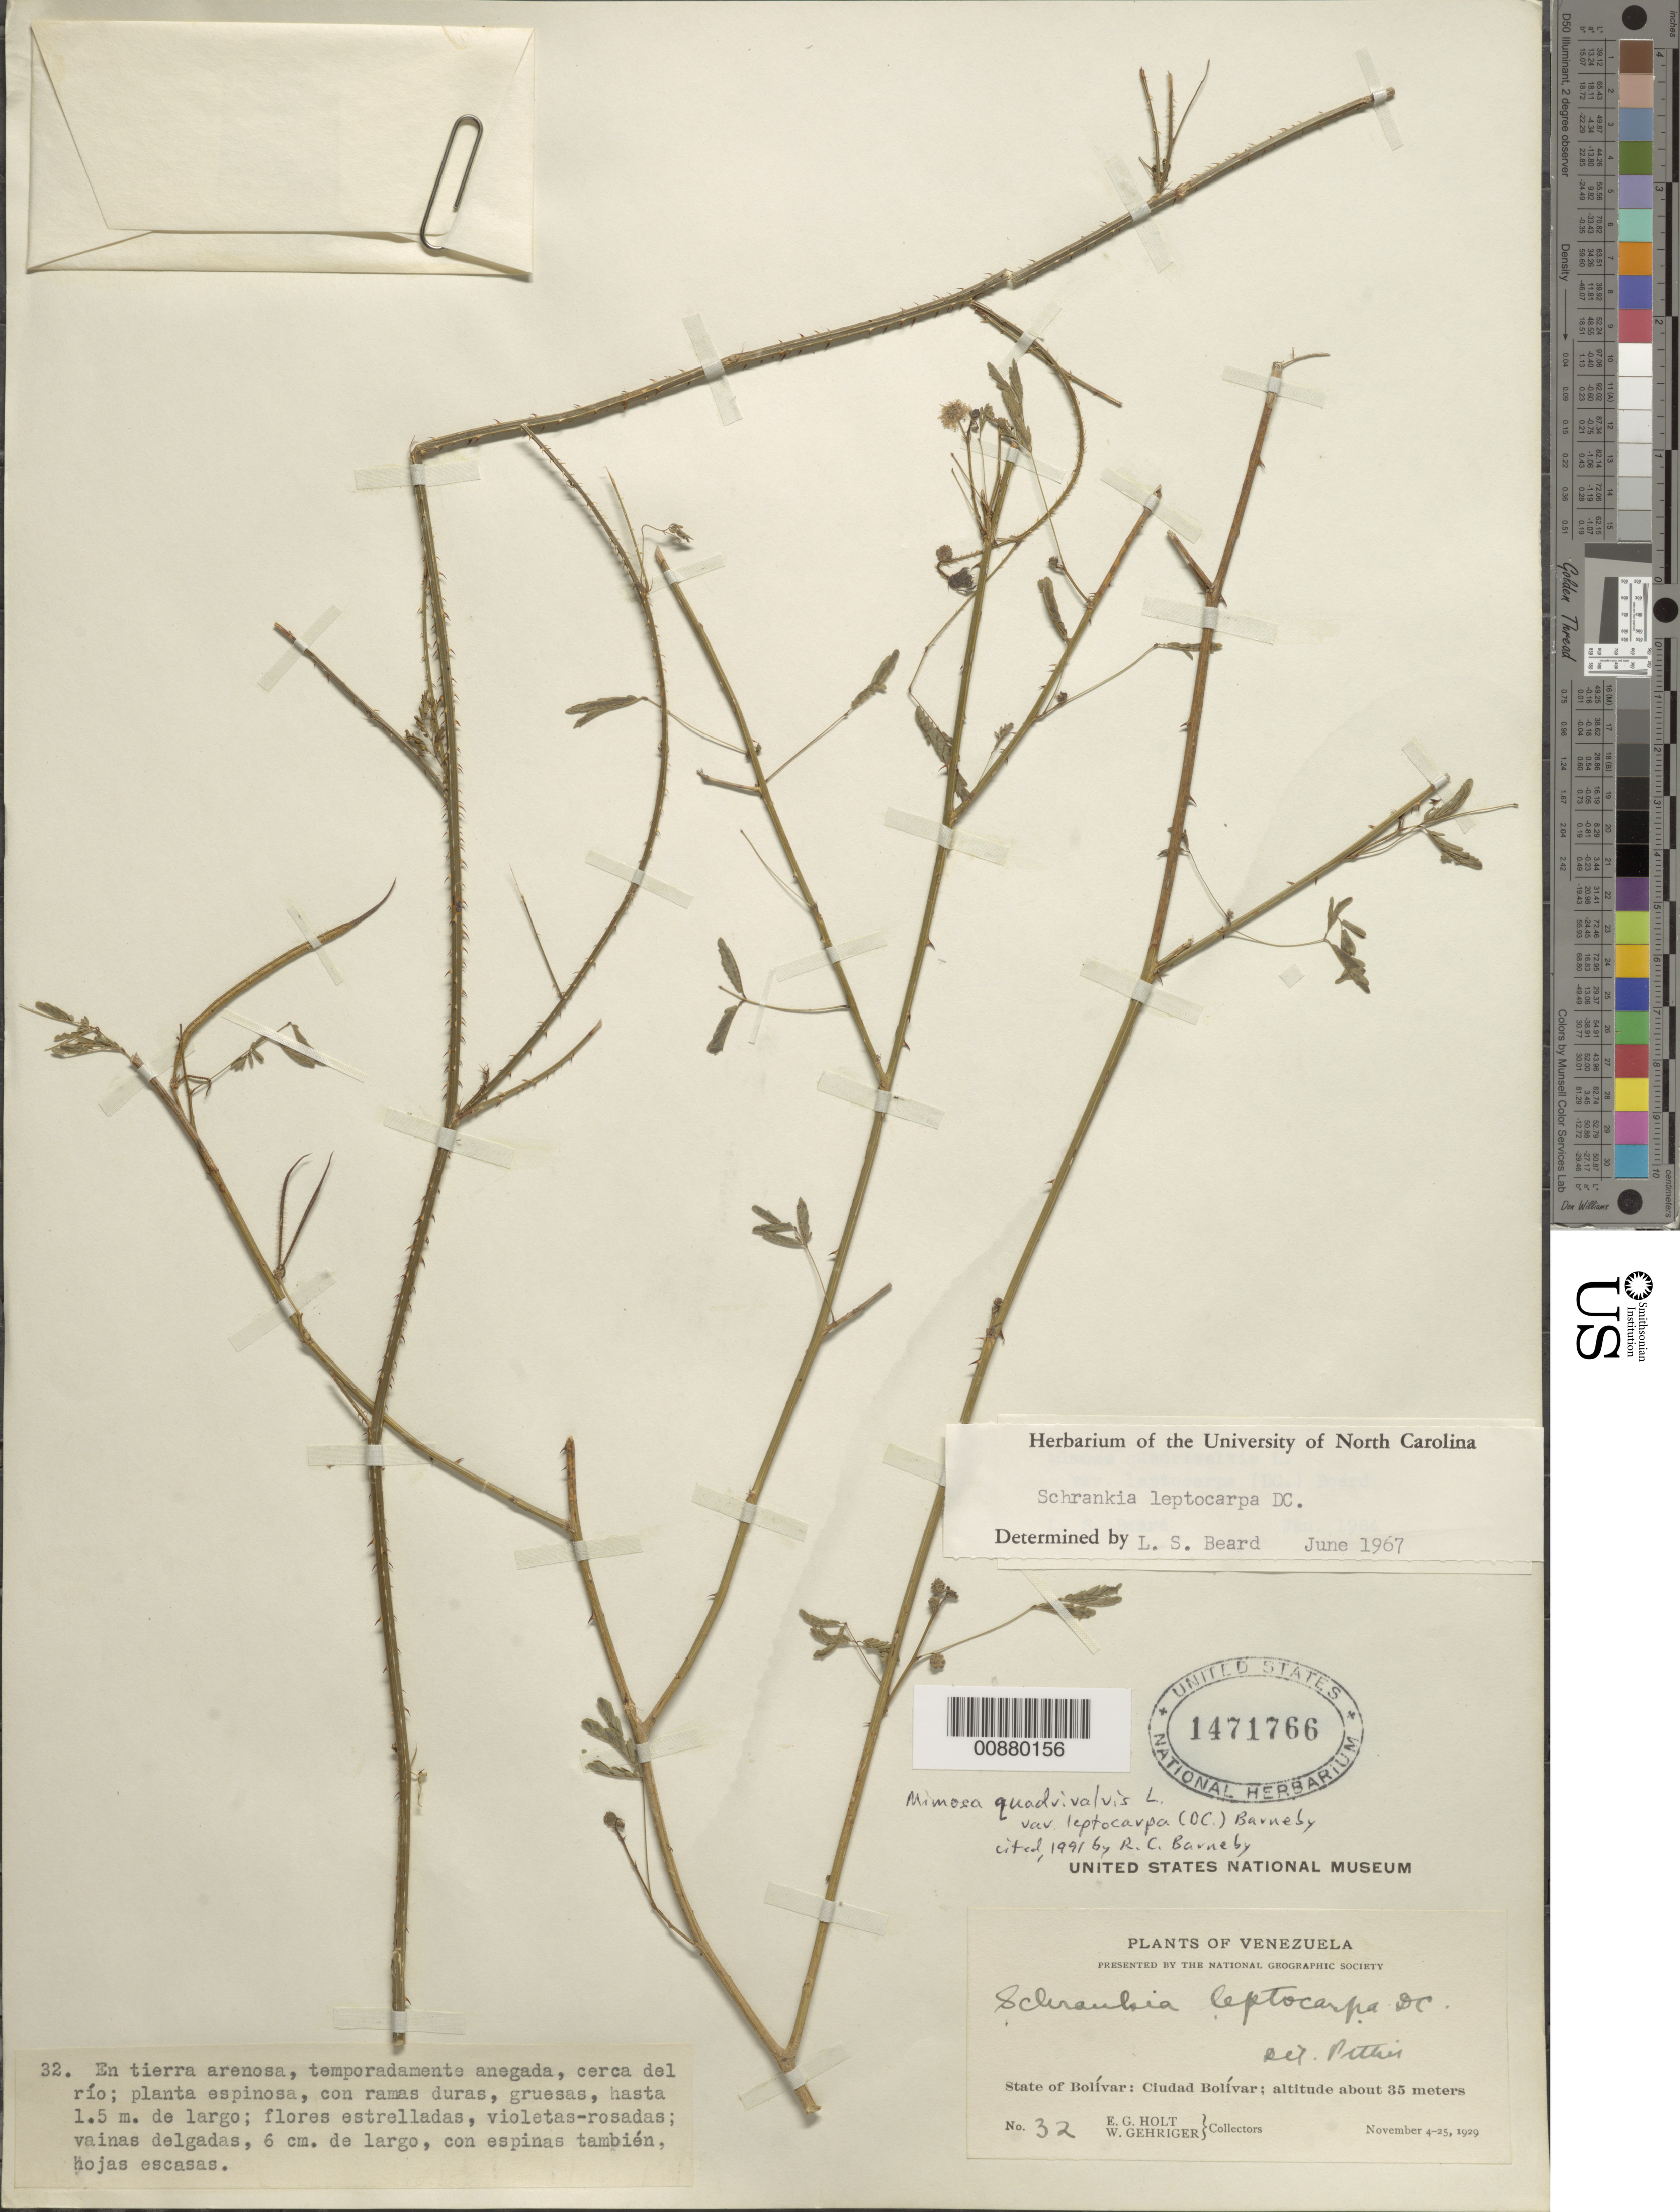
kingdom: Plantae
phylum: Tracheophyta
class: Magnoliopsida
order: Fabales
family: Fabaceae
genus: Mimosa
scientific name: Mimosa candollei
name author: R. Grether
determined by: Strong, Mark T., (BOT), Smithsonian Institution - National Museum of Natural History (UNITED STATES)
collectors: E. Holt & W. Gehriger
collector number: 32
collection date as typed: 4-Nov-29 to 25-Nov-29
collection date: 1929-11-04/1929-11-25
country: Venezuela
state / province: Bolívar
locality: Ciudad Bolívar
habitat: Tierra arenosa, temporadamente anegada cerca del rio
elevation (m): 35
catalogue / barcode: US 1471766